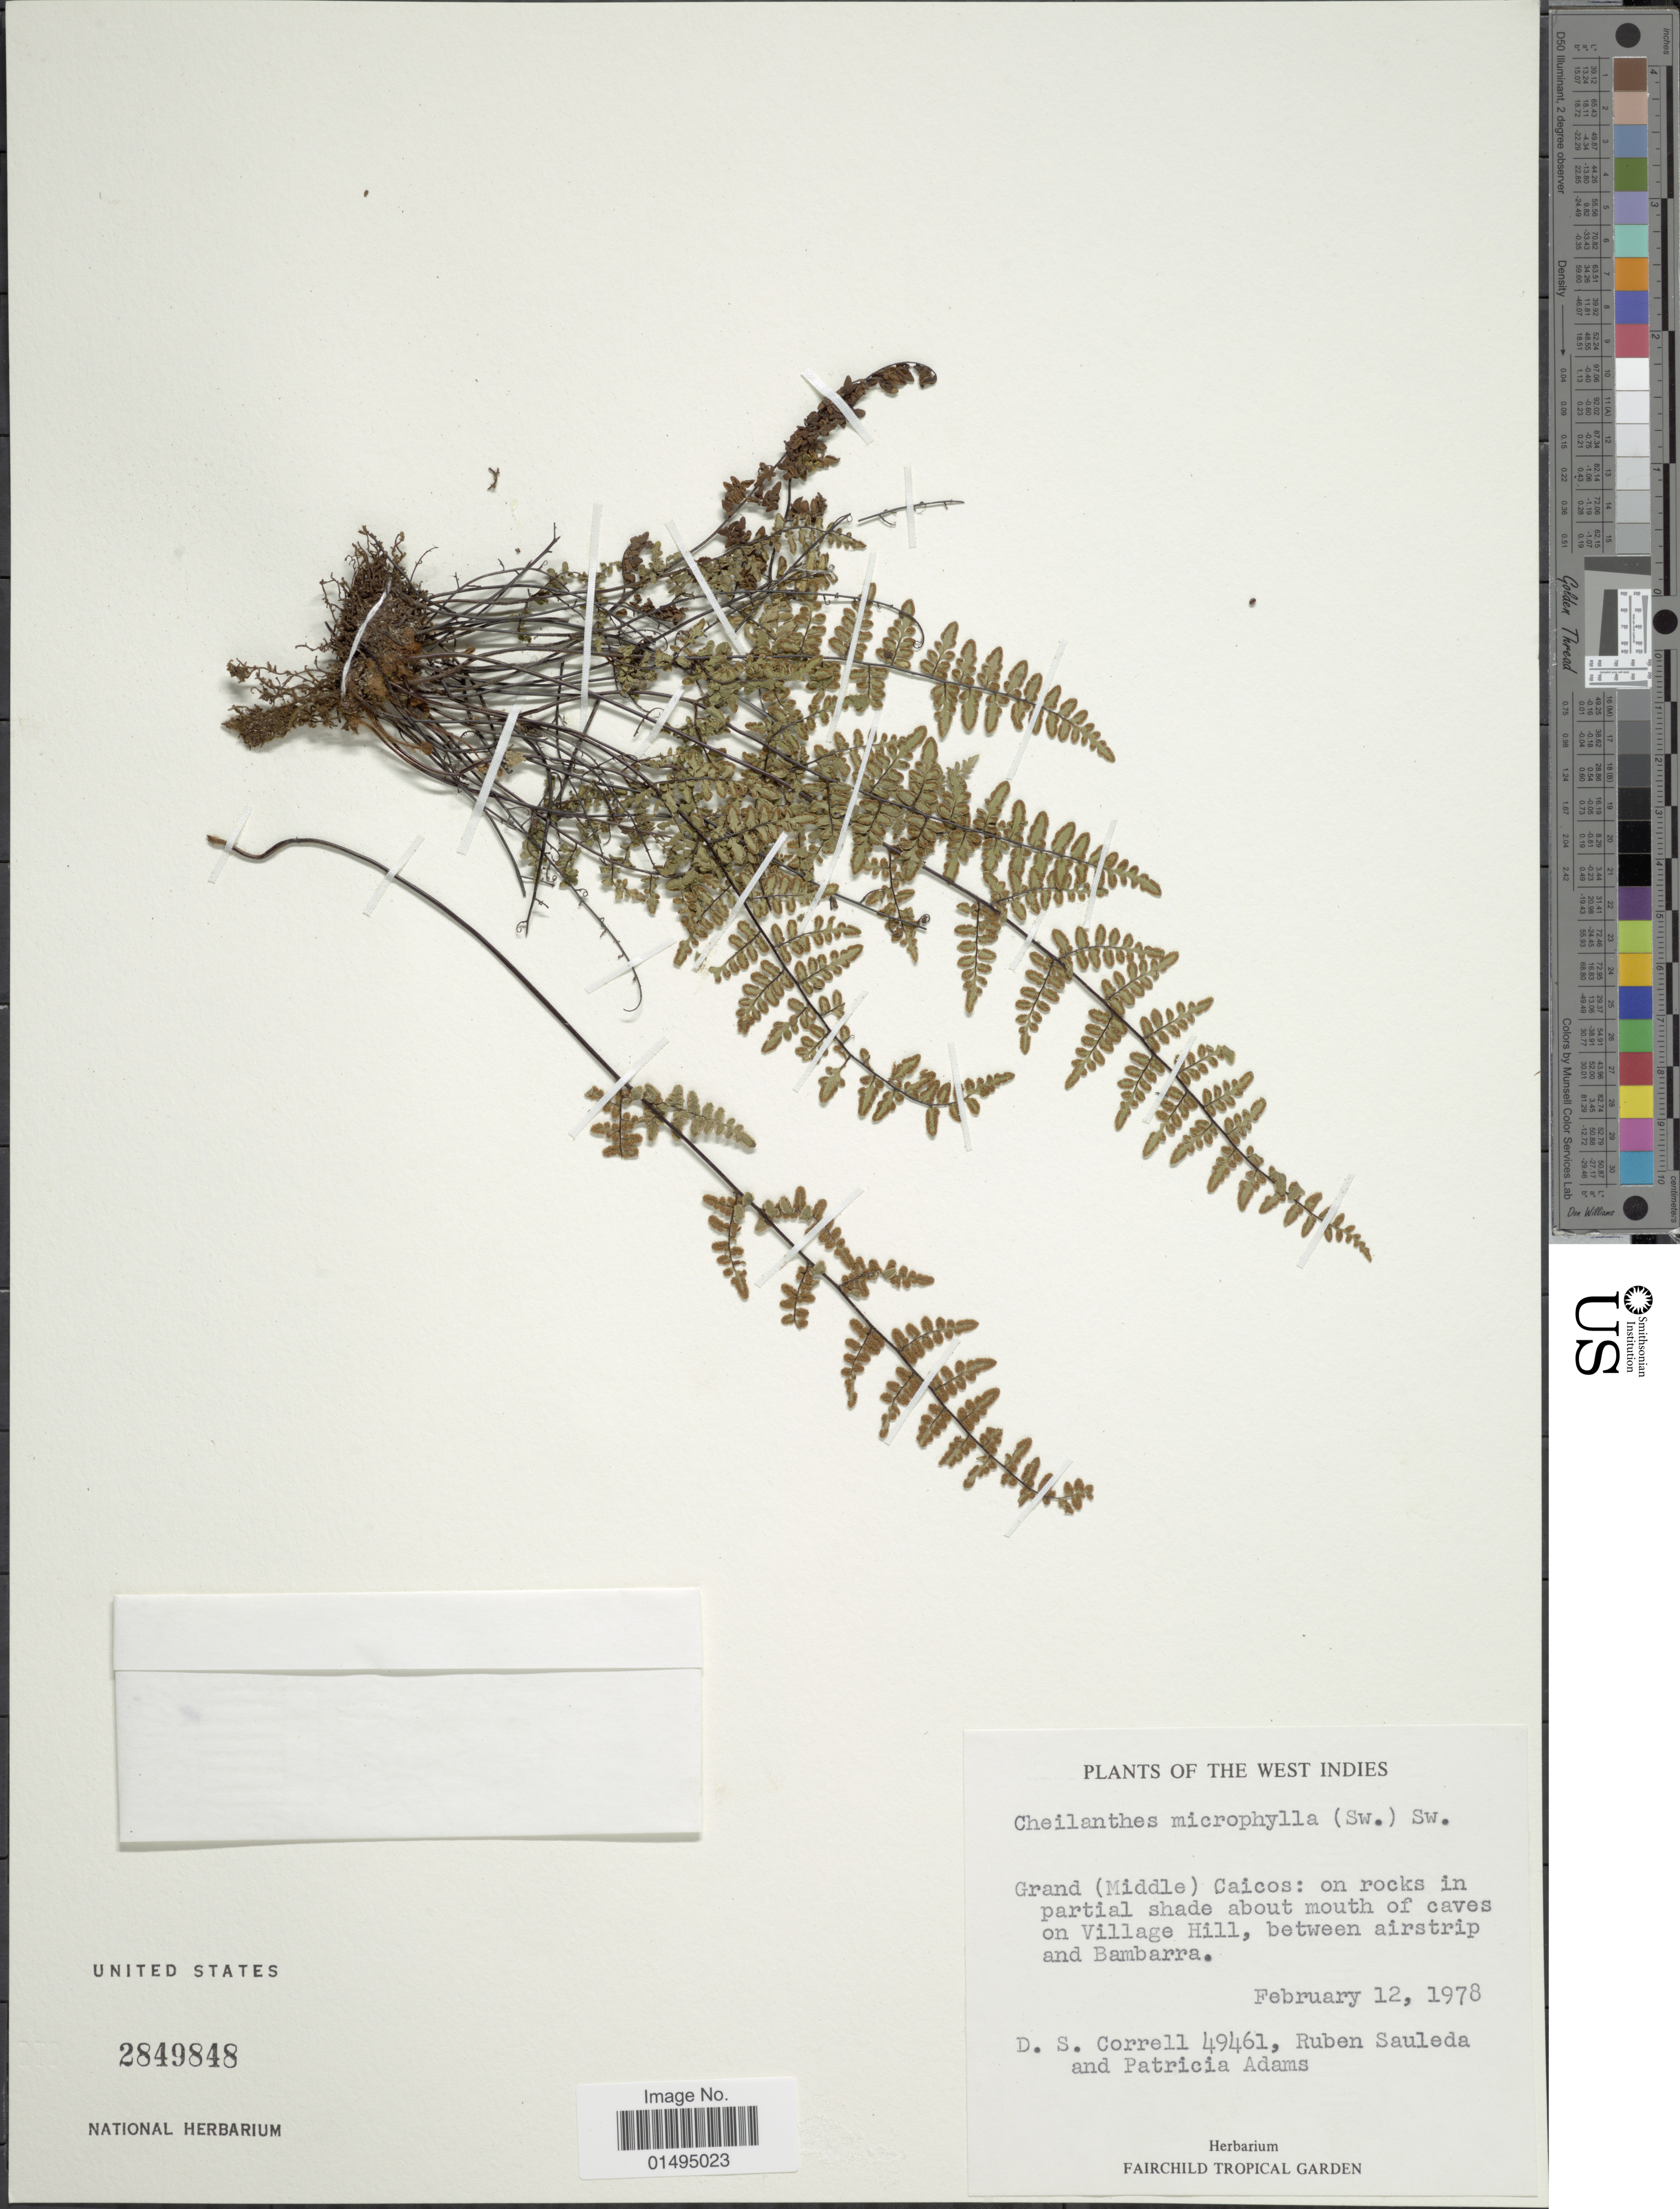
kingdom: Plantae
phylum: Tracheophyta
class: Polypodiopsida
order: Polypodiales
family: Pteridaceae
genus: Myriopteris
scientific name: Myriopteris microphylla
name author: (Sw.) Grusz & Windham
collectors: D. S. Correll, R. Sauleda & P. H. Adams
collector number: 49461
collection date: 1978-02-12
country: Turks and Caicos Islands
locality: Grand (Middle) Caicos: on rocks in partial shade about mouth of caves on Village hill, between airstrip and Bambarra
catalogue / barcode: US 2849848